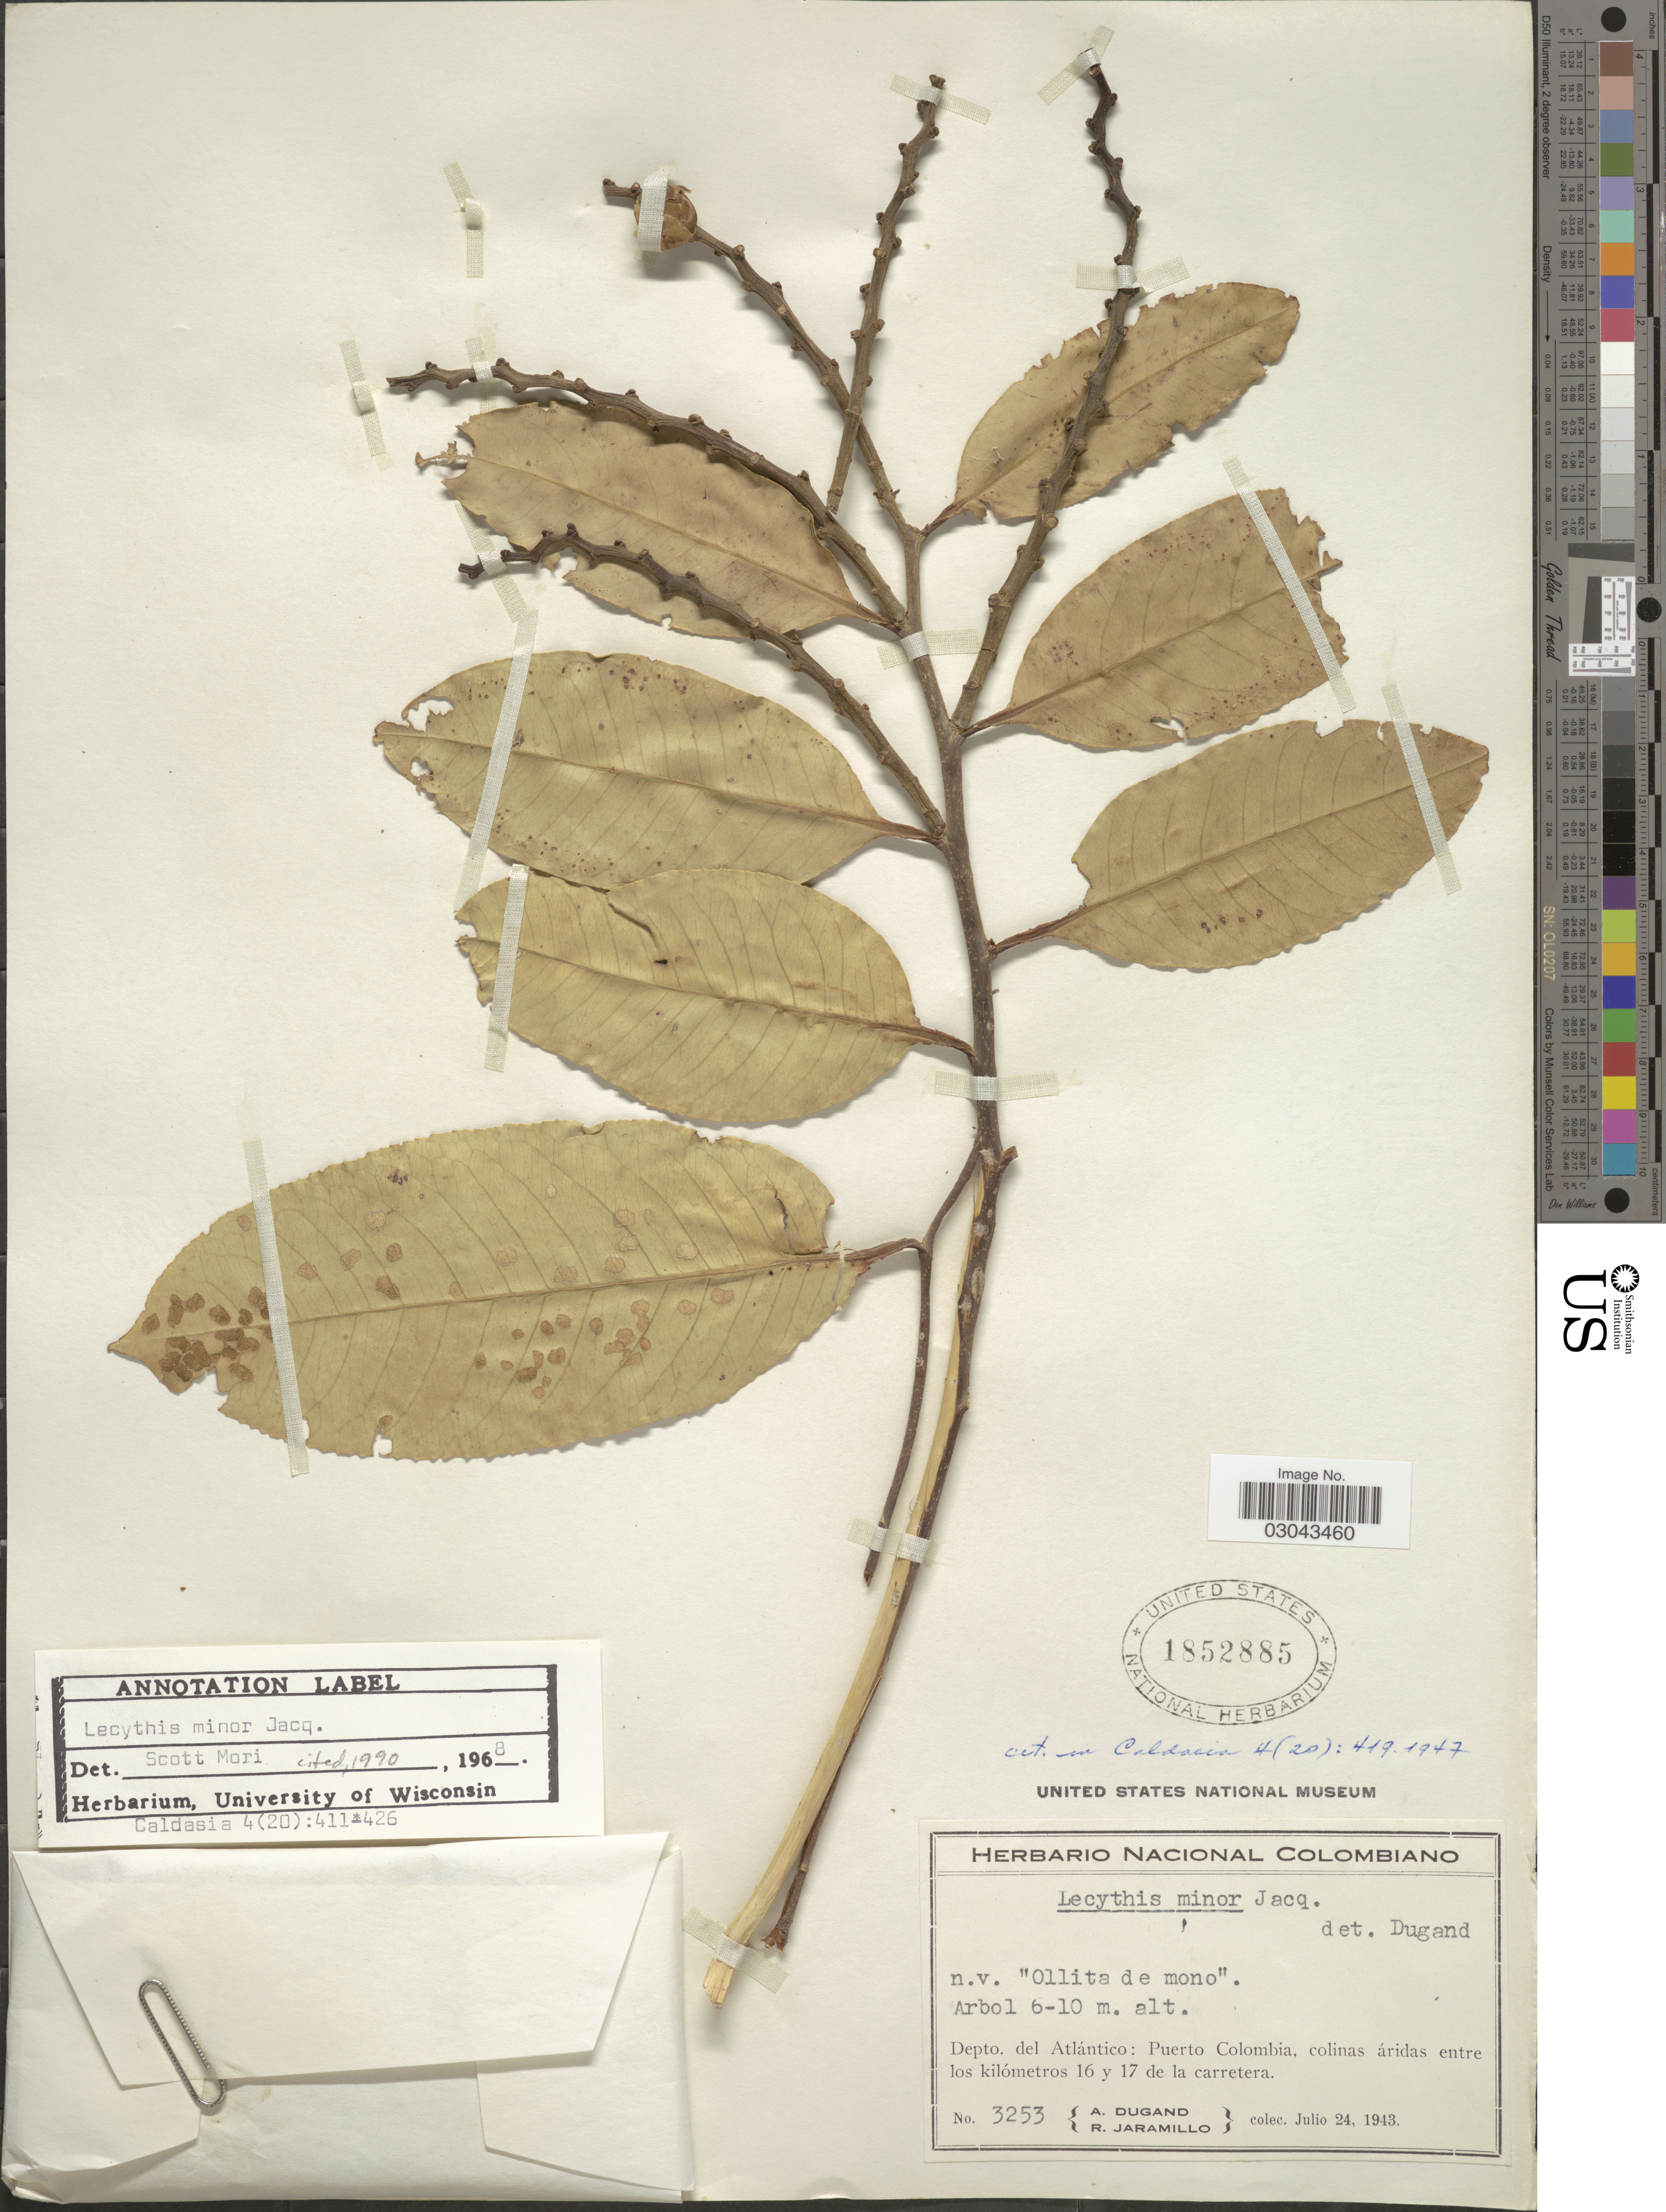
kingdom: Plantae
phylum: Tracheophyta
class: Magnoliopsida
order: Ericales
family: Lecythidaceae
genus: Lecythis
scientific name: Lecythis minor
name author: Jacq.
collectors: A. Dugand & R. Jaramillo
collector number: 3253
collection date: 1943-07-24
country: Colombia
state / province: Atlántico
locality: Depto. del Atlántico: Puerto Colombia, colinas áridas entre los kilómetros 16 y 17 de la carretera.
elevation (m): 6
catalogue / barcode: US 1852885